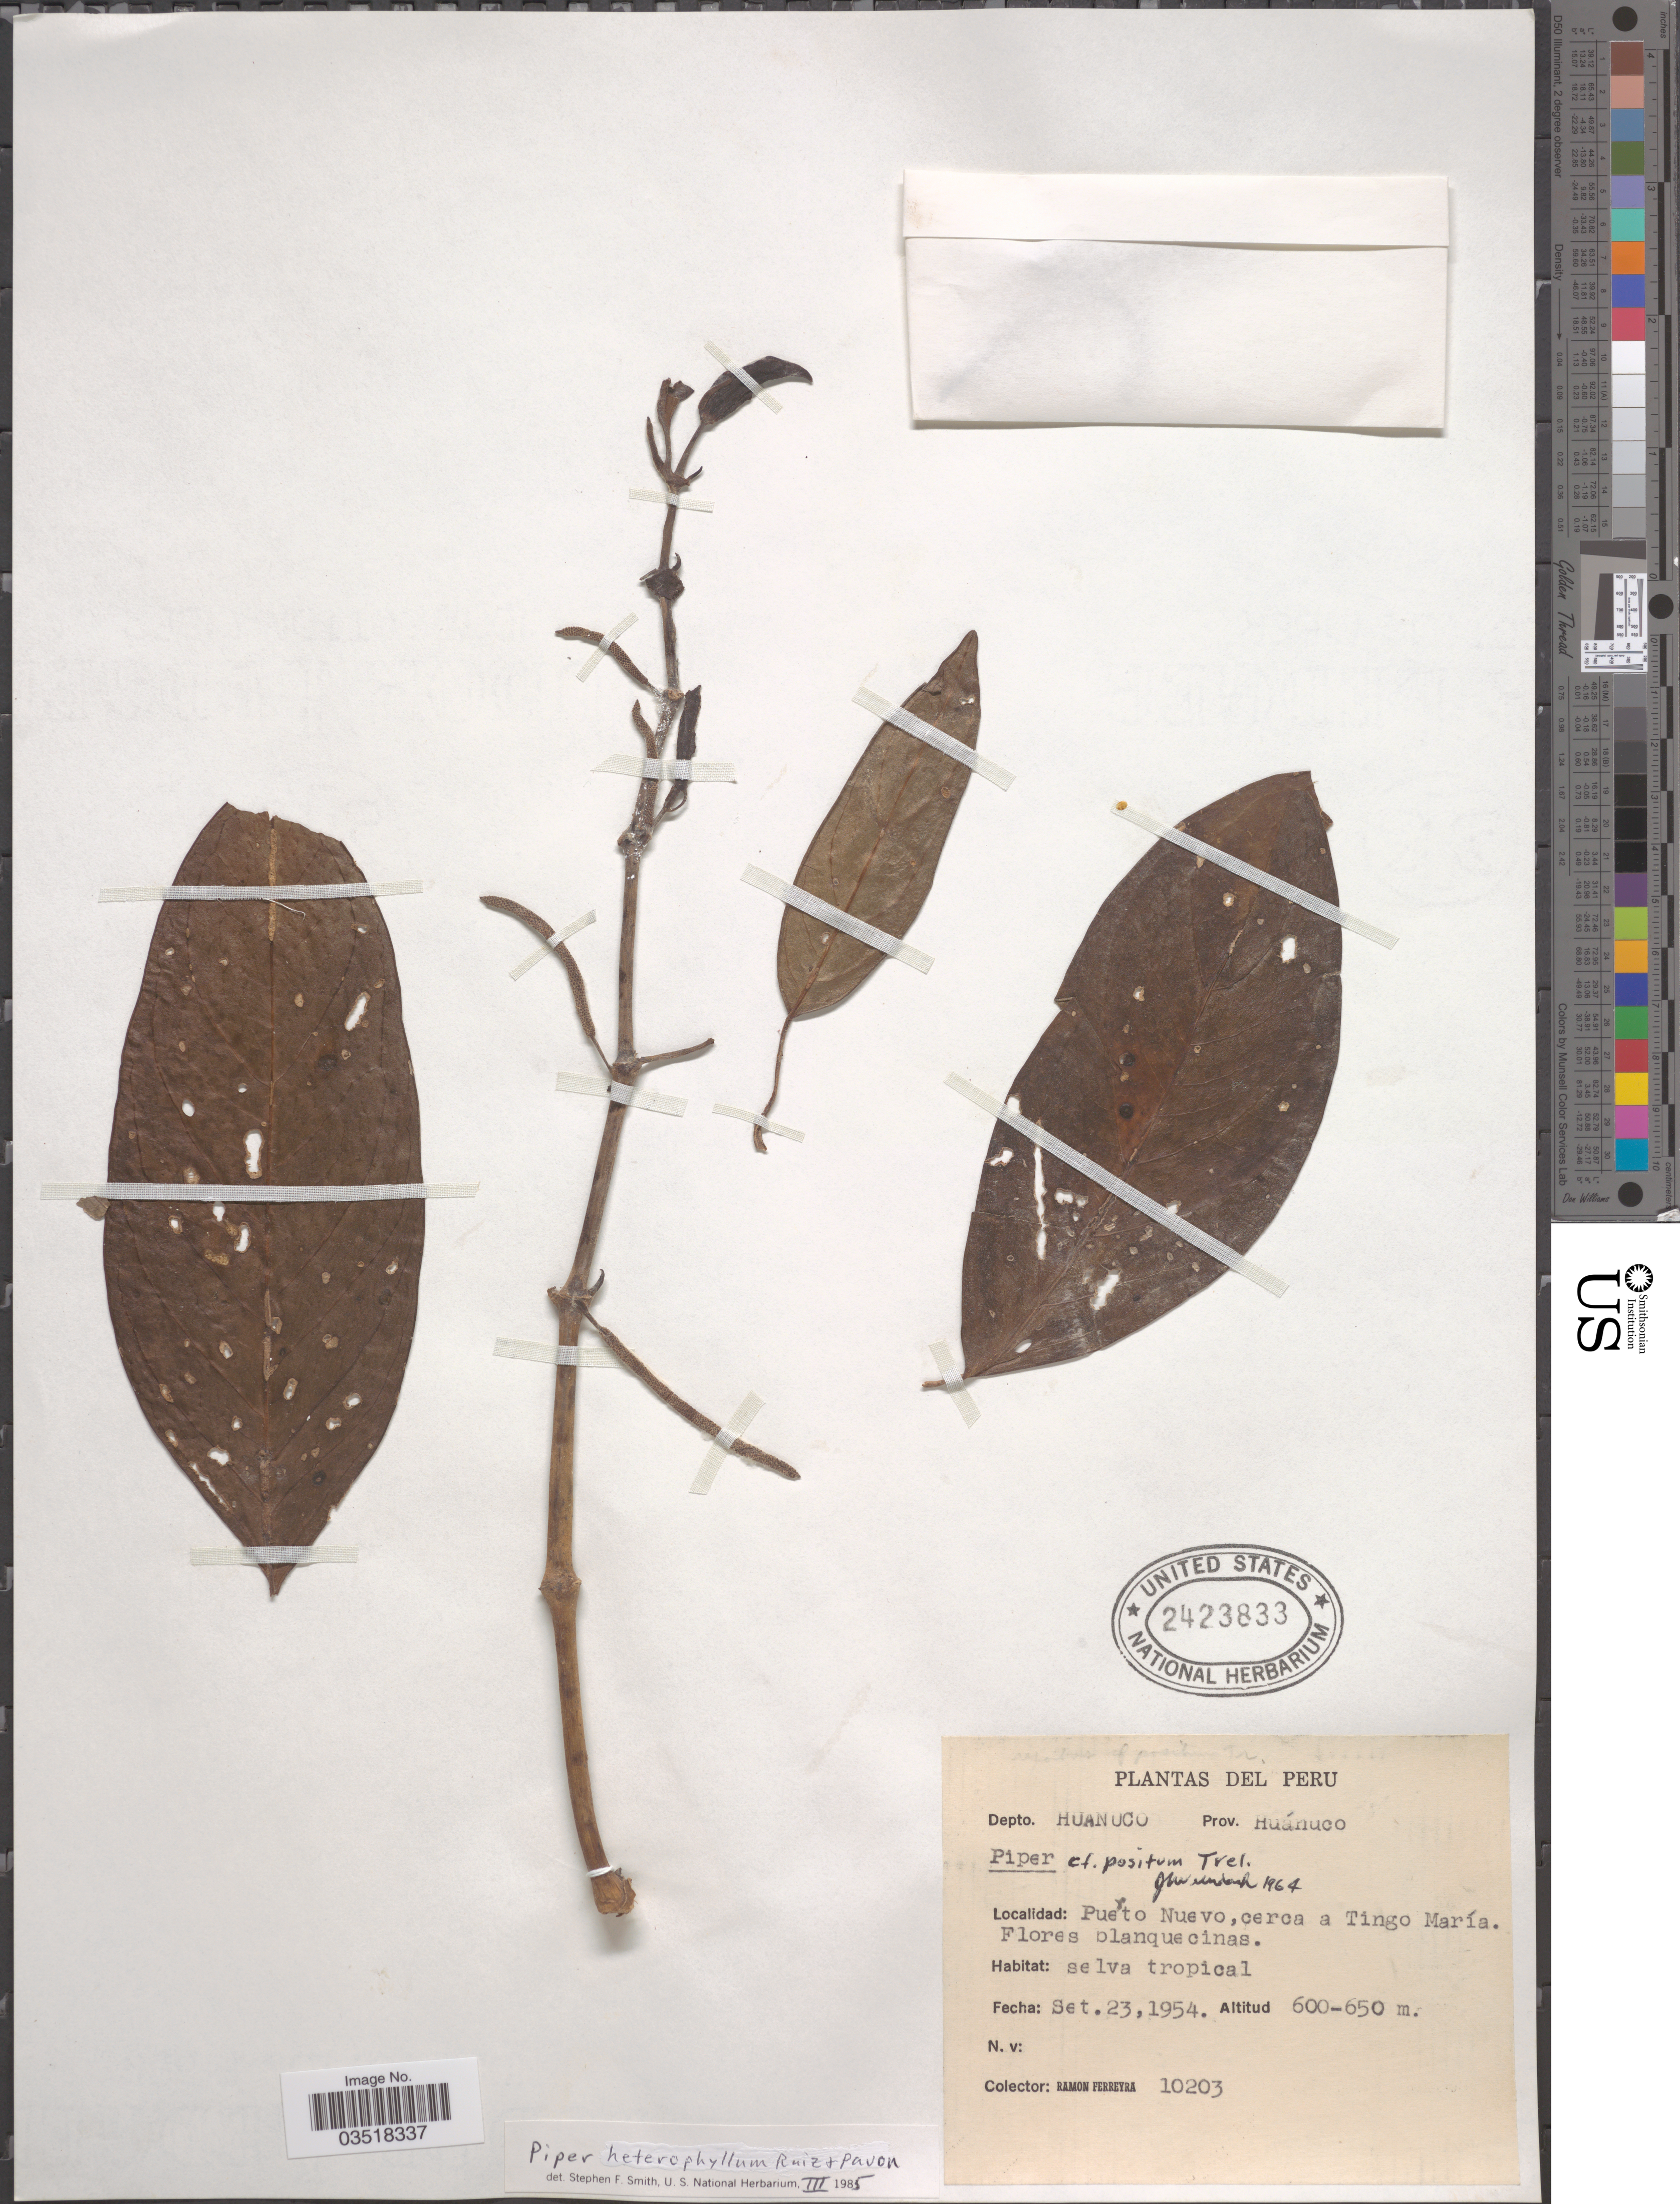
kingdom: Plantae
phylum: Tracheophyta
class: Magnoliopsida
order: Piperales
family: Piperaceae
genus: Piper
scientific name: Piper heterophyllum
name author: Ruiz & Pav.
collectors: R. A. Ferreyra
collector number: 10203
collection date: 1954-09-23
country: Peru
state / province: Huánuco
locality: Depto. Huanuco. Puerto Nuevo, cerca a Tingo María.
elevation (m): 600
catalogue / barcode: US 2423833